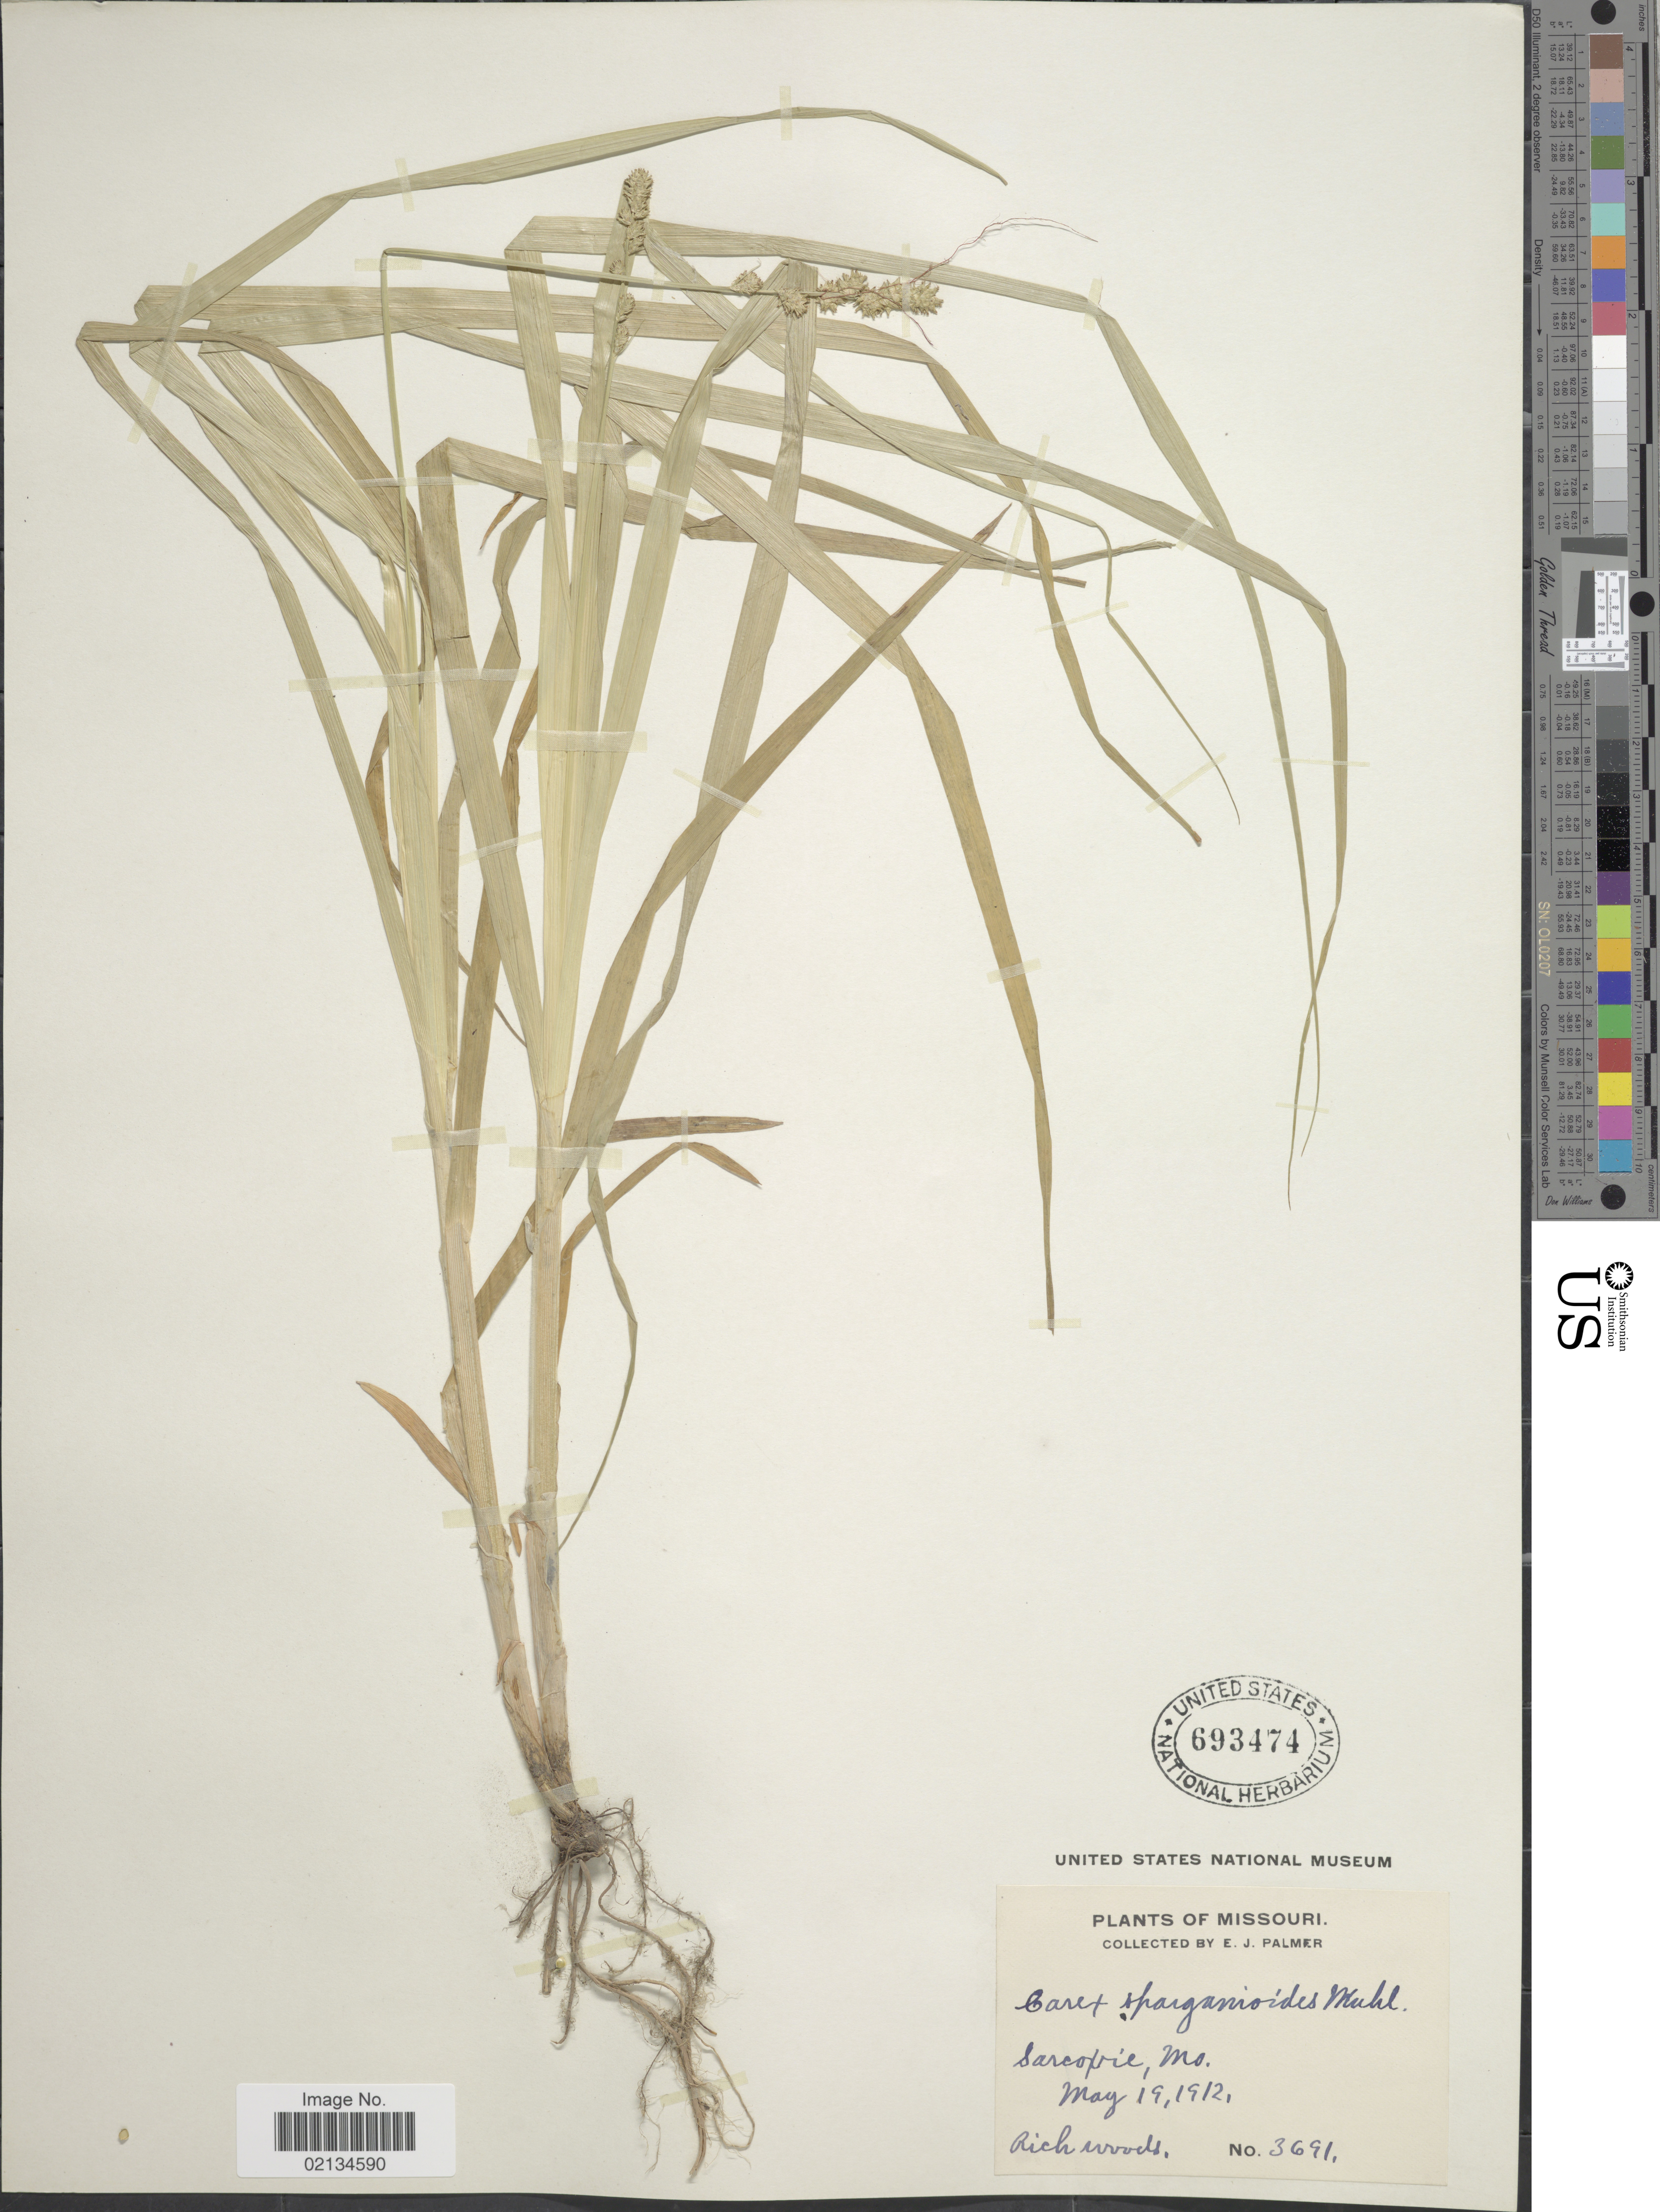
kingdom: Plantae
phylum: Tracheophyta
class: Liliopsida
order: Poales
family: Cyperaceae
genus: Carex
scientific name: Carex sparganioides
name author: Muhl. ex Willd.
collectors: E. J. Palmer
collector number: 3691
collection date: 1912-05-19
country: United States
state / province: Missouri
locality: Sarcoxie.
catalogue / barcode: US 693474